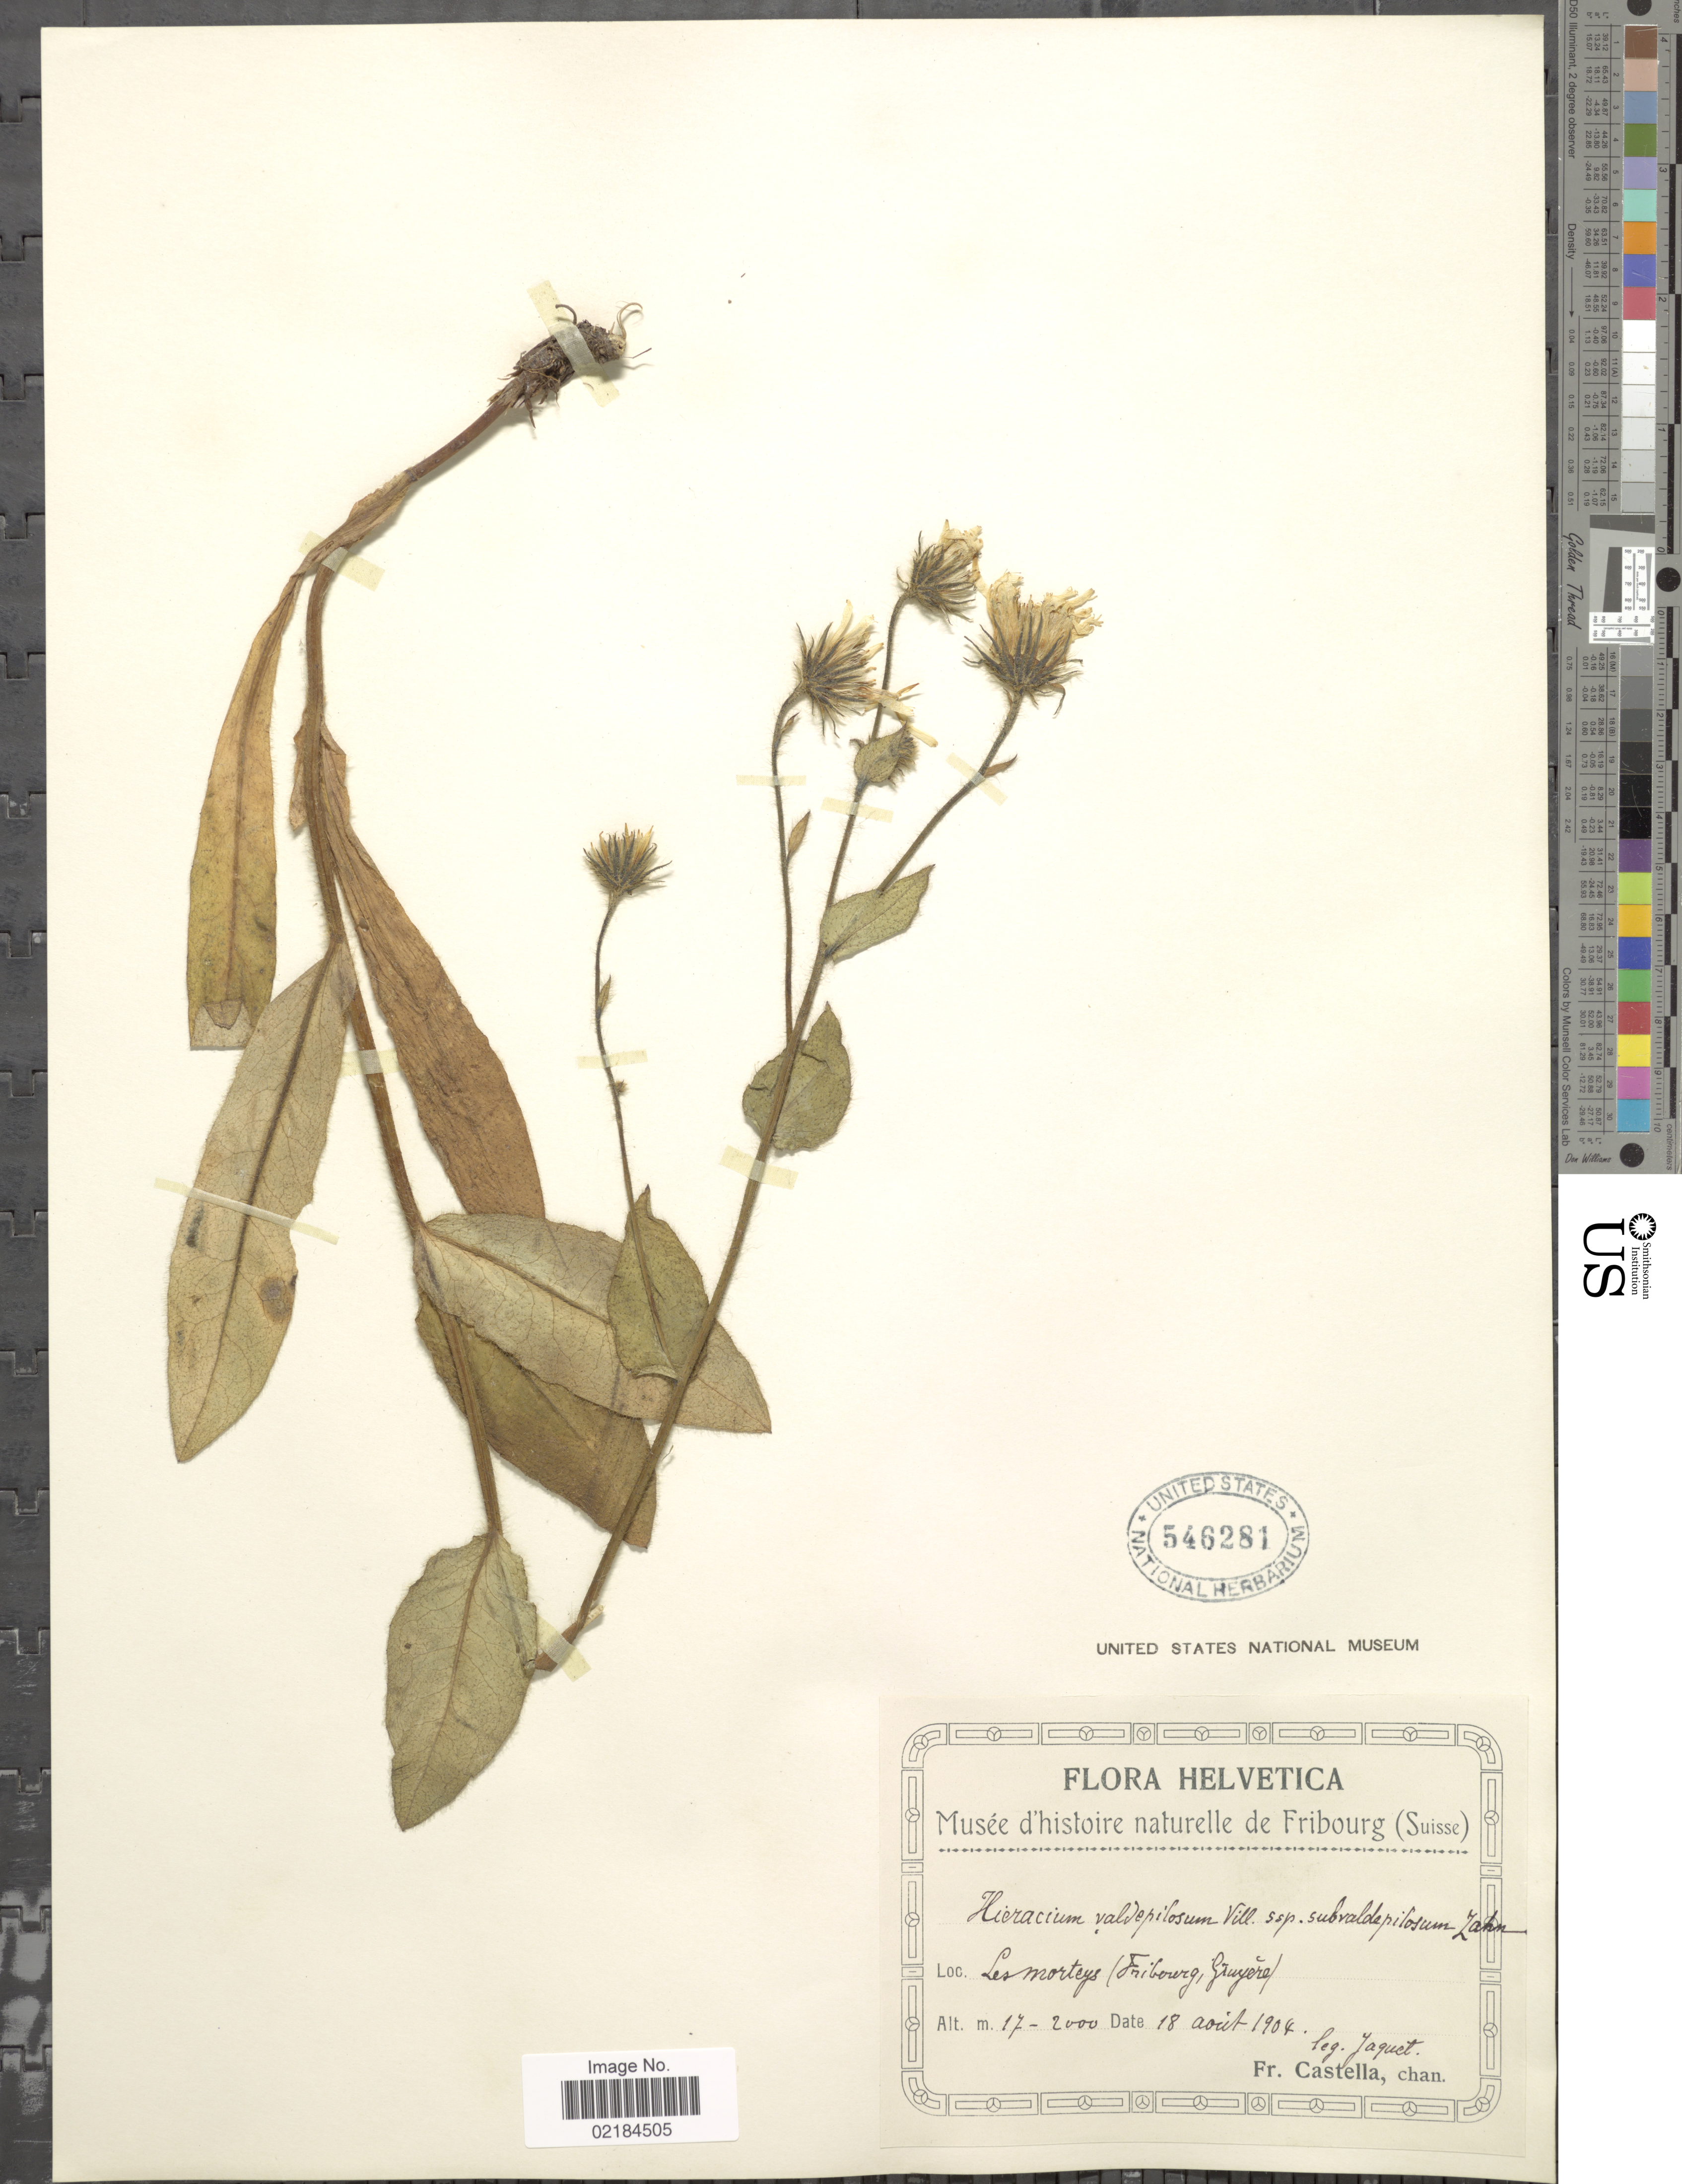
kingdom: Plantae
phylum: Tracheophyta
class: Magnoliopsida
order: Asterales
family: Asteraceae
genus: Hieracium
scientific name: Hieracium valdepilosum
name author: Vill.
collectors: -. Jaquet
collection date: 1904-08-18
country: Switzerland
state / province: Fribourg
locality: Les Morteys (Fribourg, Gruyères).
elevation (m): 1700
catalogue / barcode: US 546281